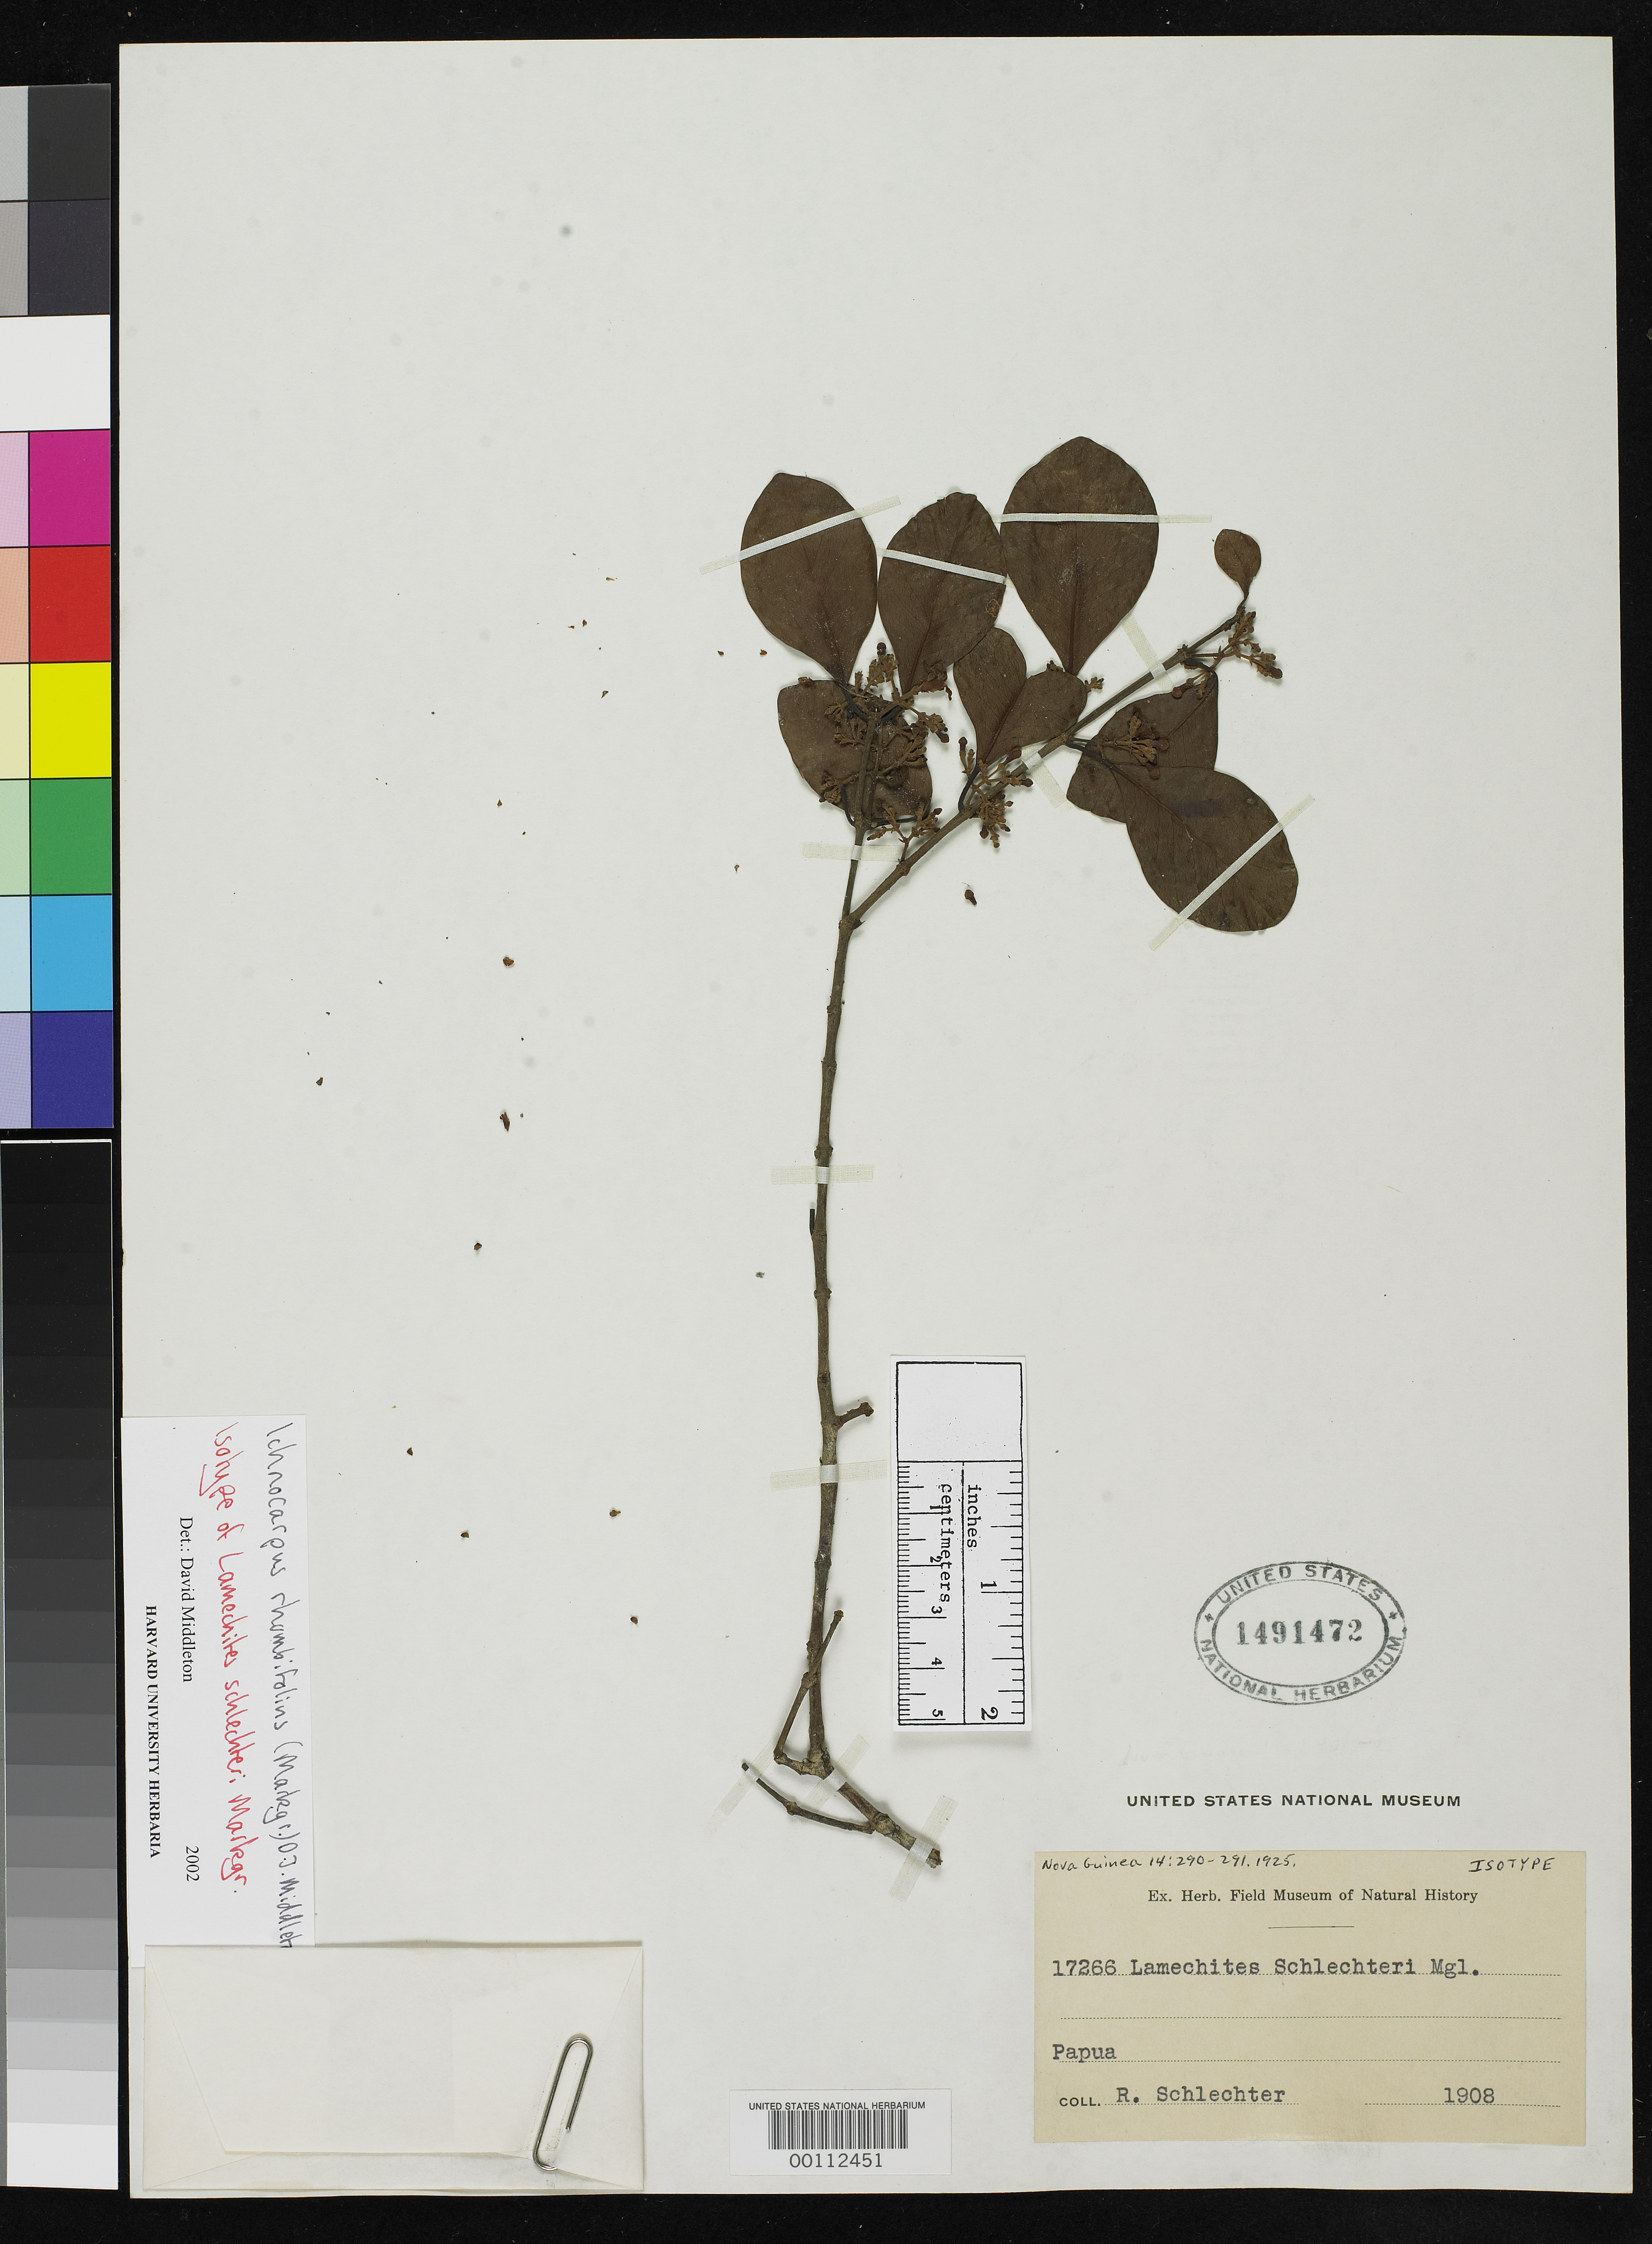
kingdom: Plantae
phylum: Tracheophyta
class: Magnoliopsida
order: Gentianales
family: Apocynaceae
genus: Lamechites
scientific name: Lamechites schlechteri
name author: Markgr.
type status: Isotype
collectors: F. R. R. Schlechter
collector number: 17266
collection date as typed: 1908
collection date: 1908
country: Papua New Guinea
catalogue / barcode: US 1491472